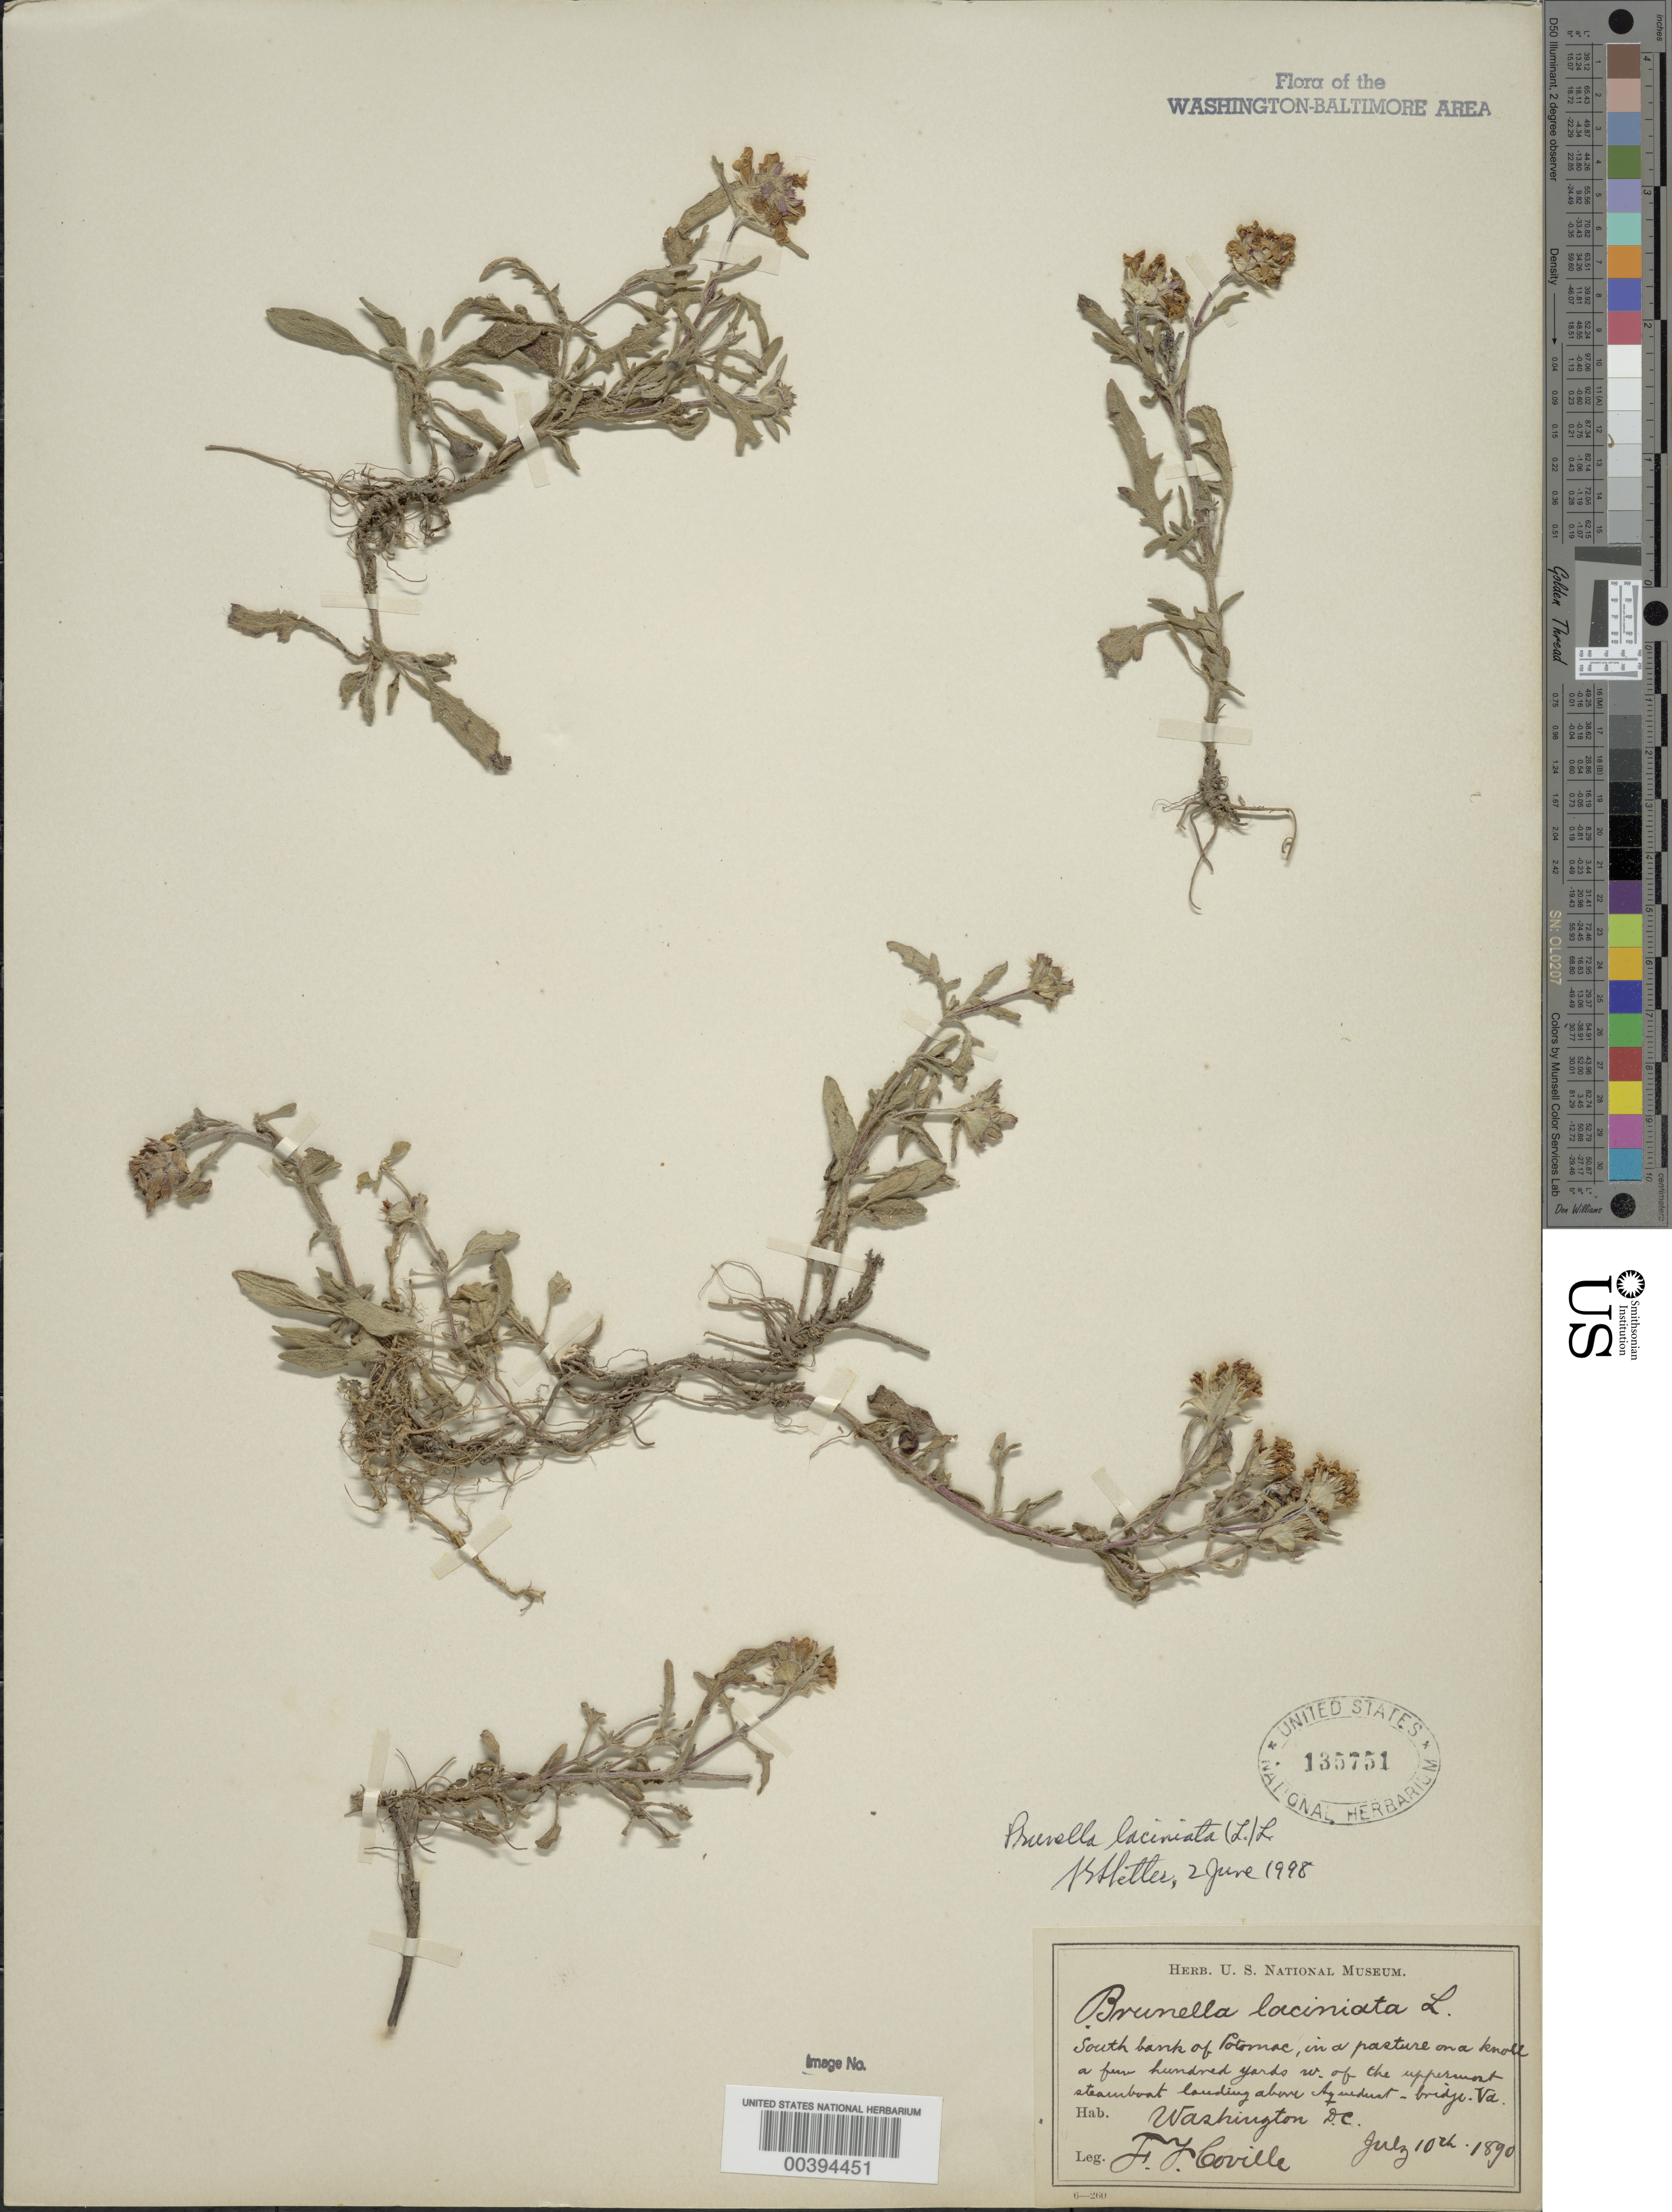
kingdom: Plantae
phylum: Tracheophyta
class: Magnoliopsida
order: Lamiales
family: Lamiaceae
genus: Prunella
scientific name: Prunella laciniata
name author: (L.) L.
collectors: F. V. Coville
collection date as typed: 10 Jul 1890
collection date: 1890-07-10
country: United States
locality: Potomac River, above Aqueduct Bridge near Steamboat Landing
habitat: Riverbank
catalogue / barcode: US 135751